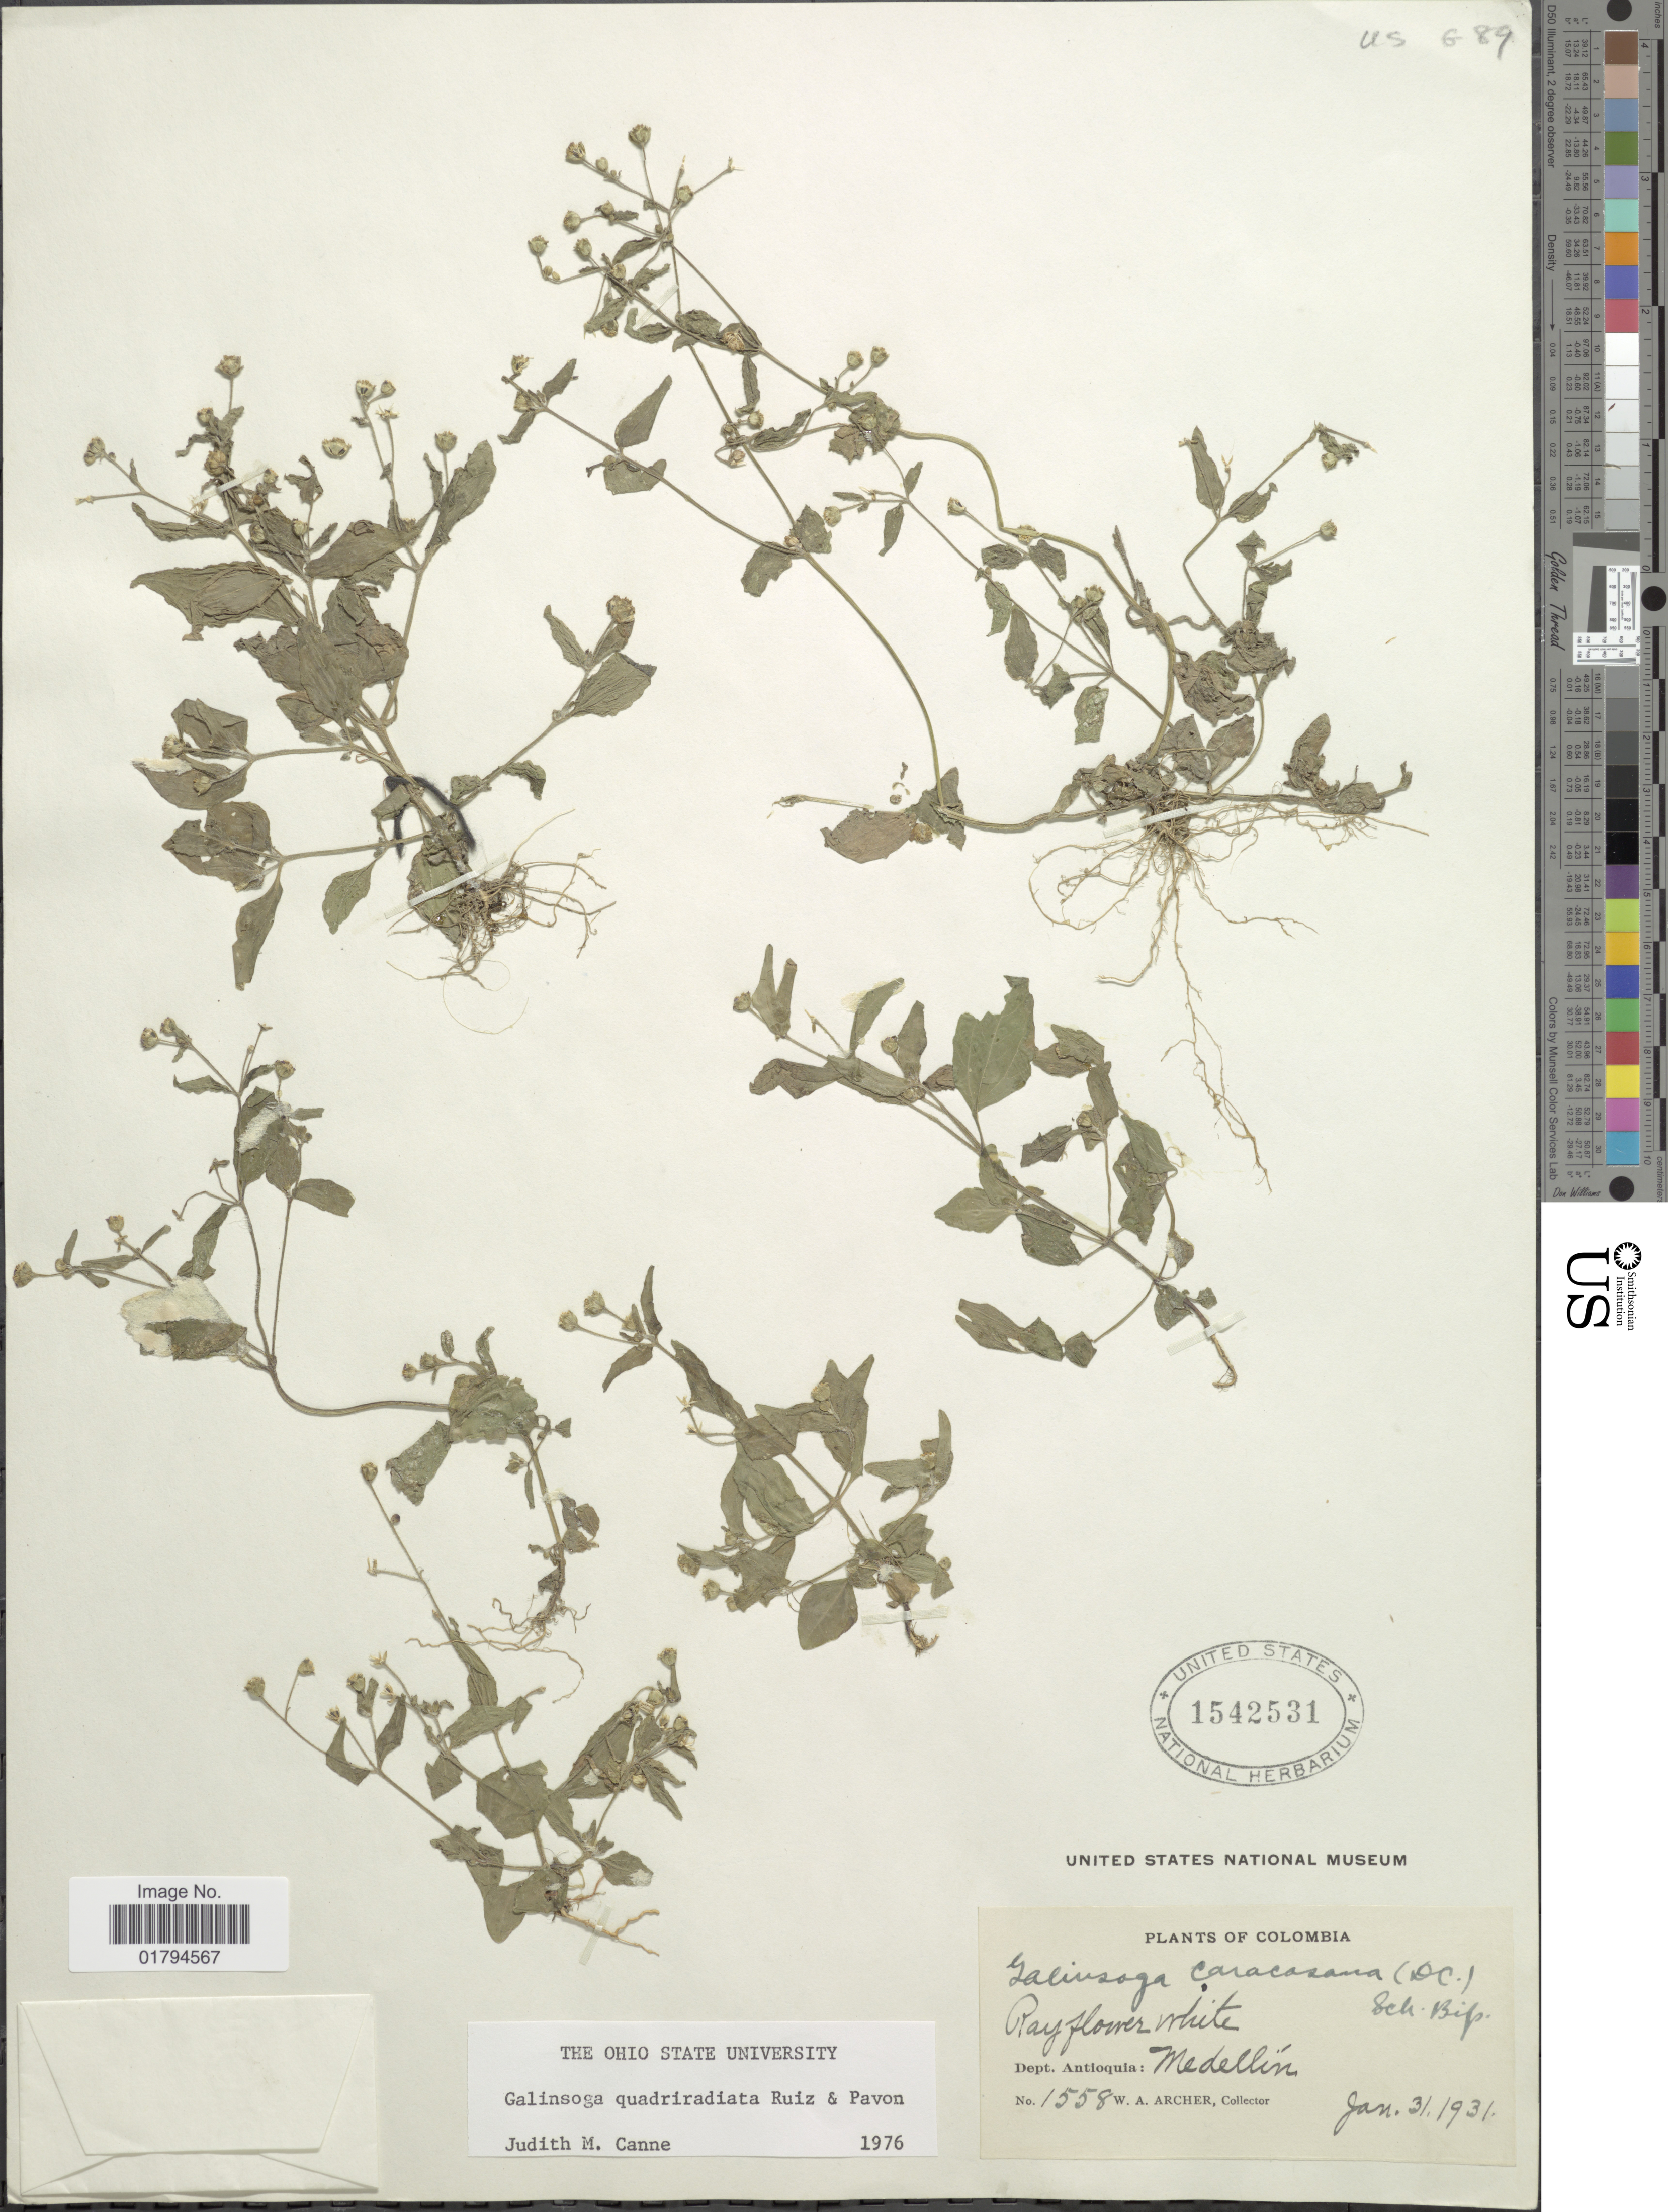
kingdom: Plantae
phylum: Tracheophyta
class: Magnoliopsida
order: Asterales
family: Asteraceae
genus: Galinsoga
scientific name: Galinsoga quadriradiata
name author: Ruiz & Pav.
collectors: W. A. Archer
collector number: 1558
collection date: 1931-01-31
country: Colombia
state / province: Antioquia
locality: Medellin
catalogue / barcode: US 1542531